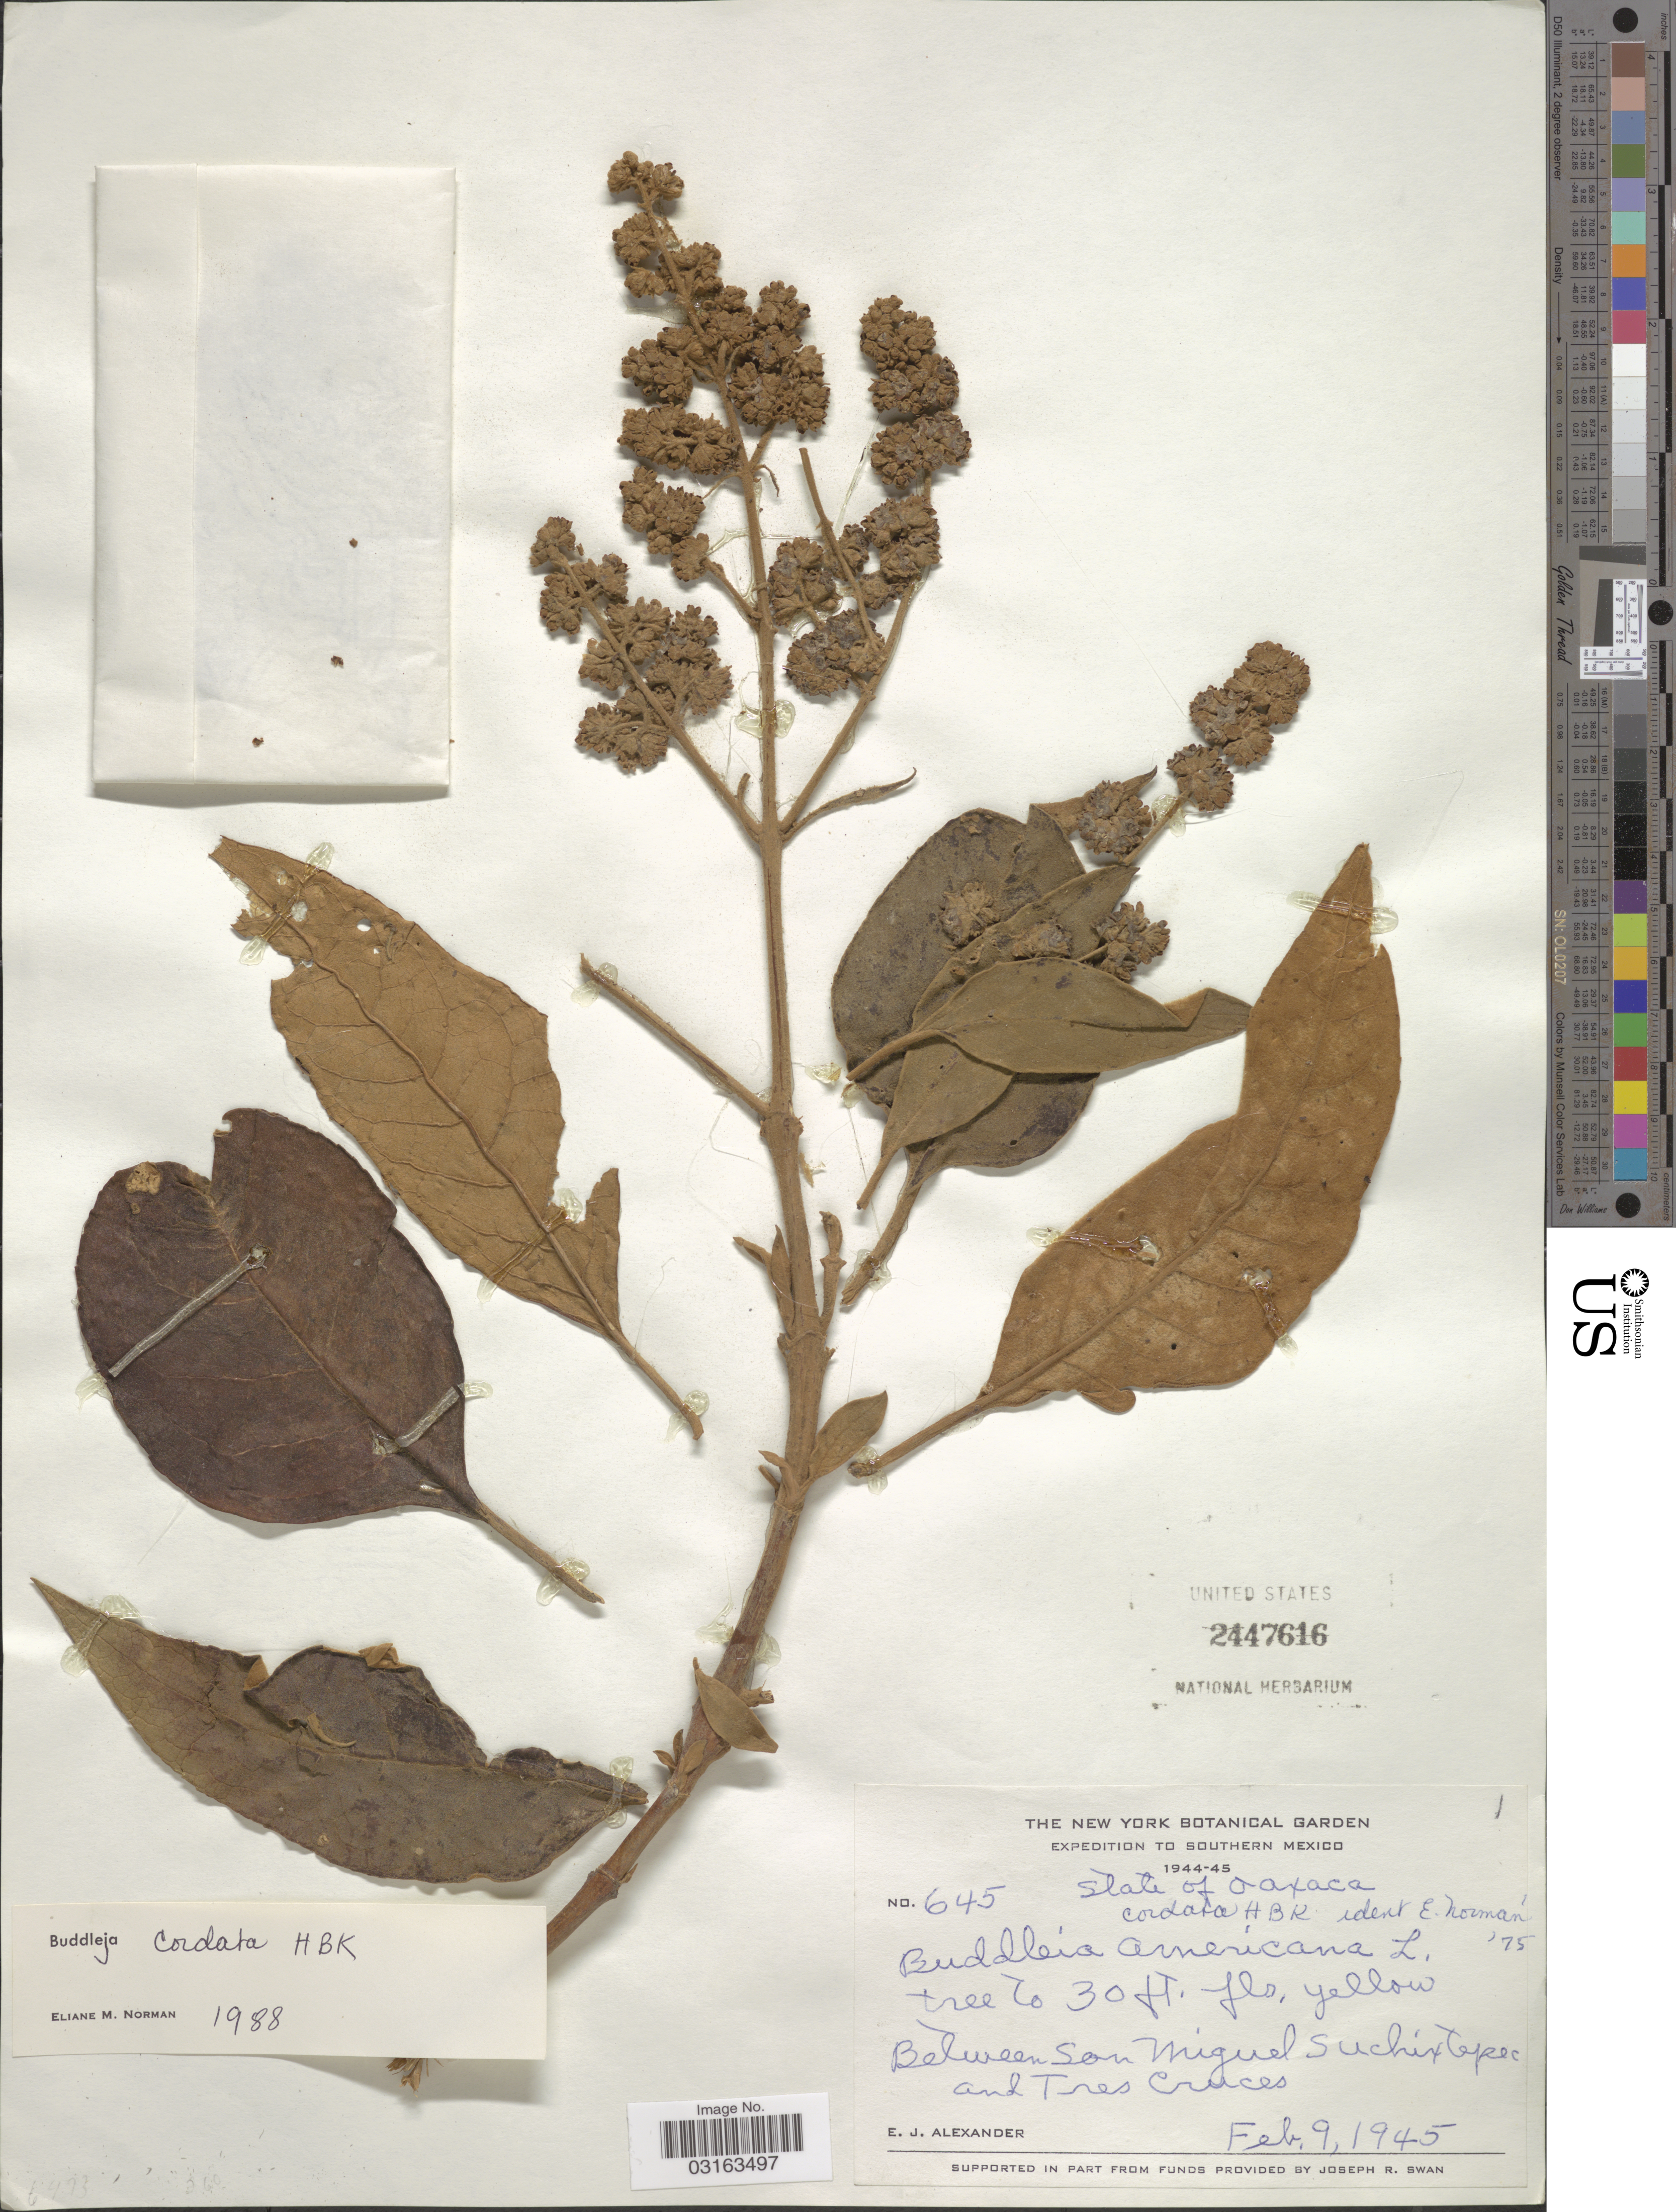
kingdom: Plantae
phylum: Tracheophyta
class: Magnoliopsida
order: Lamiales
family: Scrophulariaceae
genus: Buddleja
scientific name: Buddleja cordata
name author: Kunth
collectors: E. J. Alexander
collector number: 645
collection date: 1945-02-09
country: Mexico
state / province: Oaxaca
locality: Southern Mexico. Between San Miguel Suchixtepec and Tres Cruces.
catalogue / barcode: US 2447616